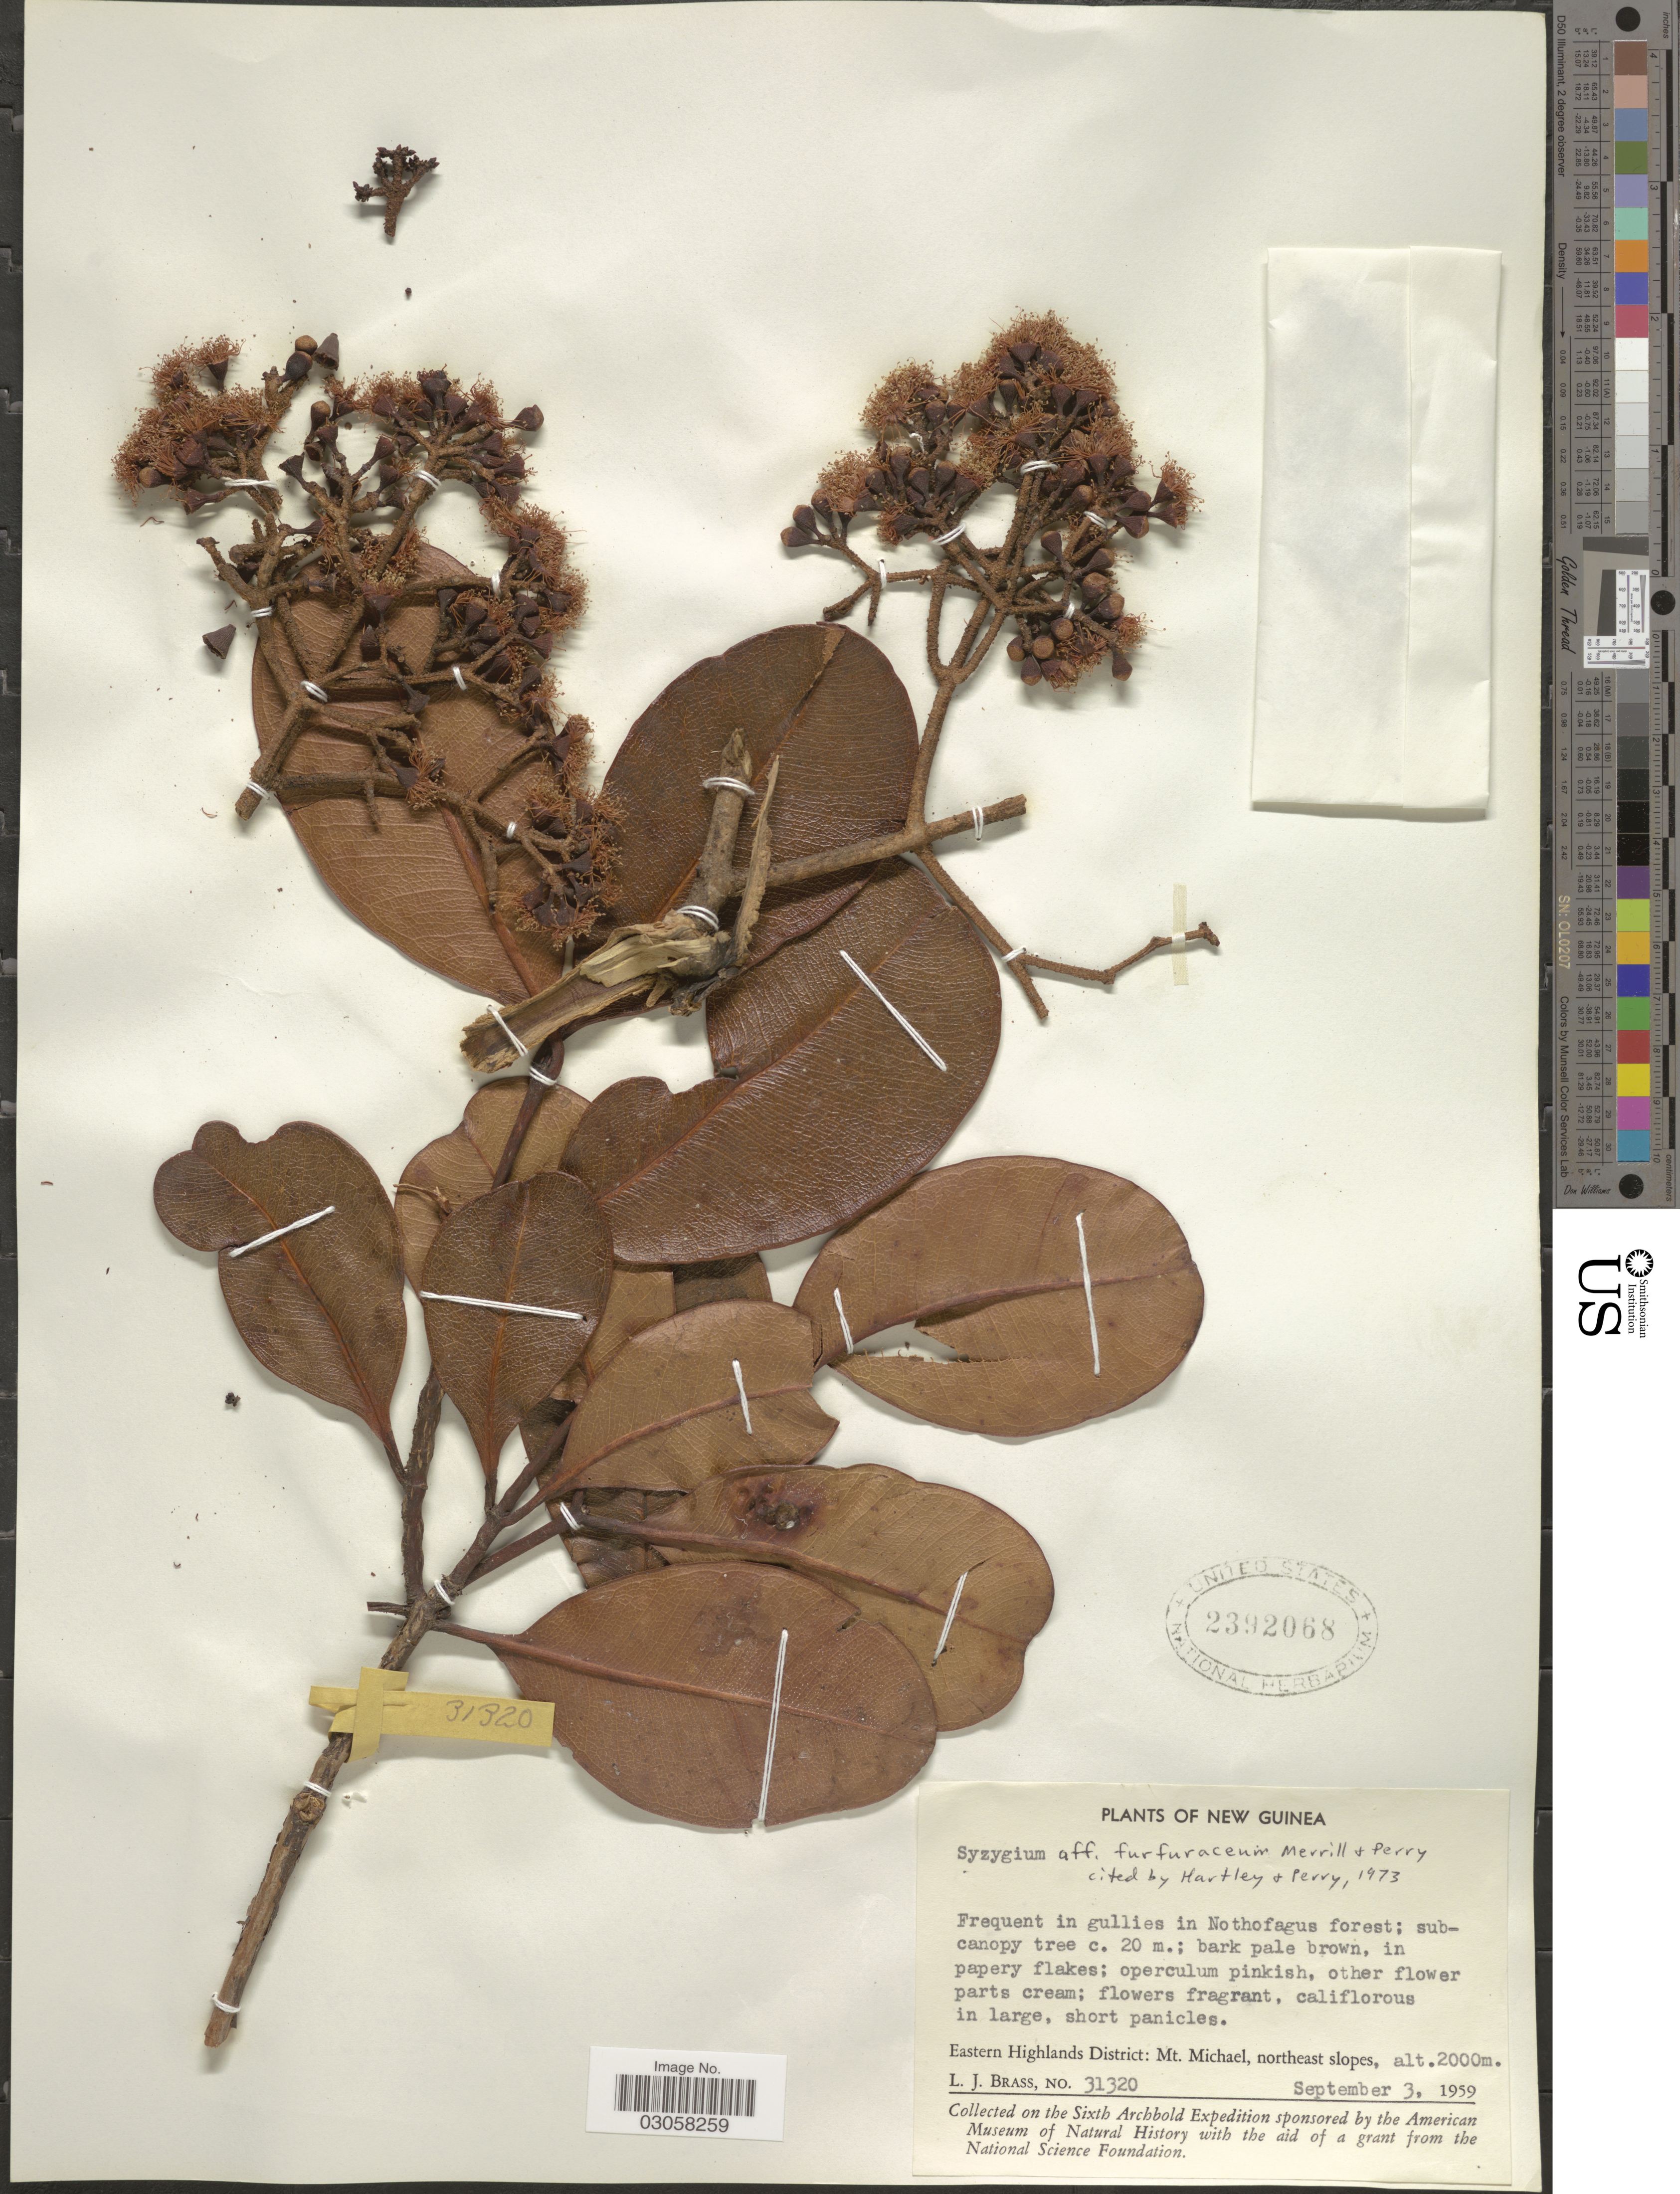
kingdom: Plantae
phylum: Tracheophyta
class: Magnoliopsida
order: Myrtales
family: Myrtaceae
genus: Syzygium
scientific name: Syzygium furfuraceum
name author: Merr. & L.M. Perry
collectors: L. J. Brass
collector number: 31320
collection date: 1959-09-03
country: Papua New Guinea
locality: New Guinea. Eastern Highlands District: Mt. Michael, northeast slopes.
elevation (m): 2000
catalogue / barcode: US 2392068